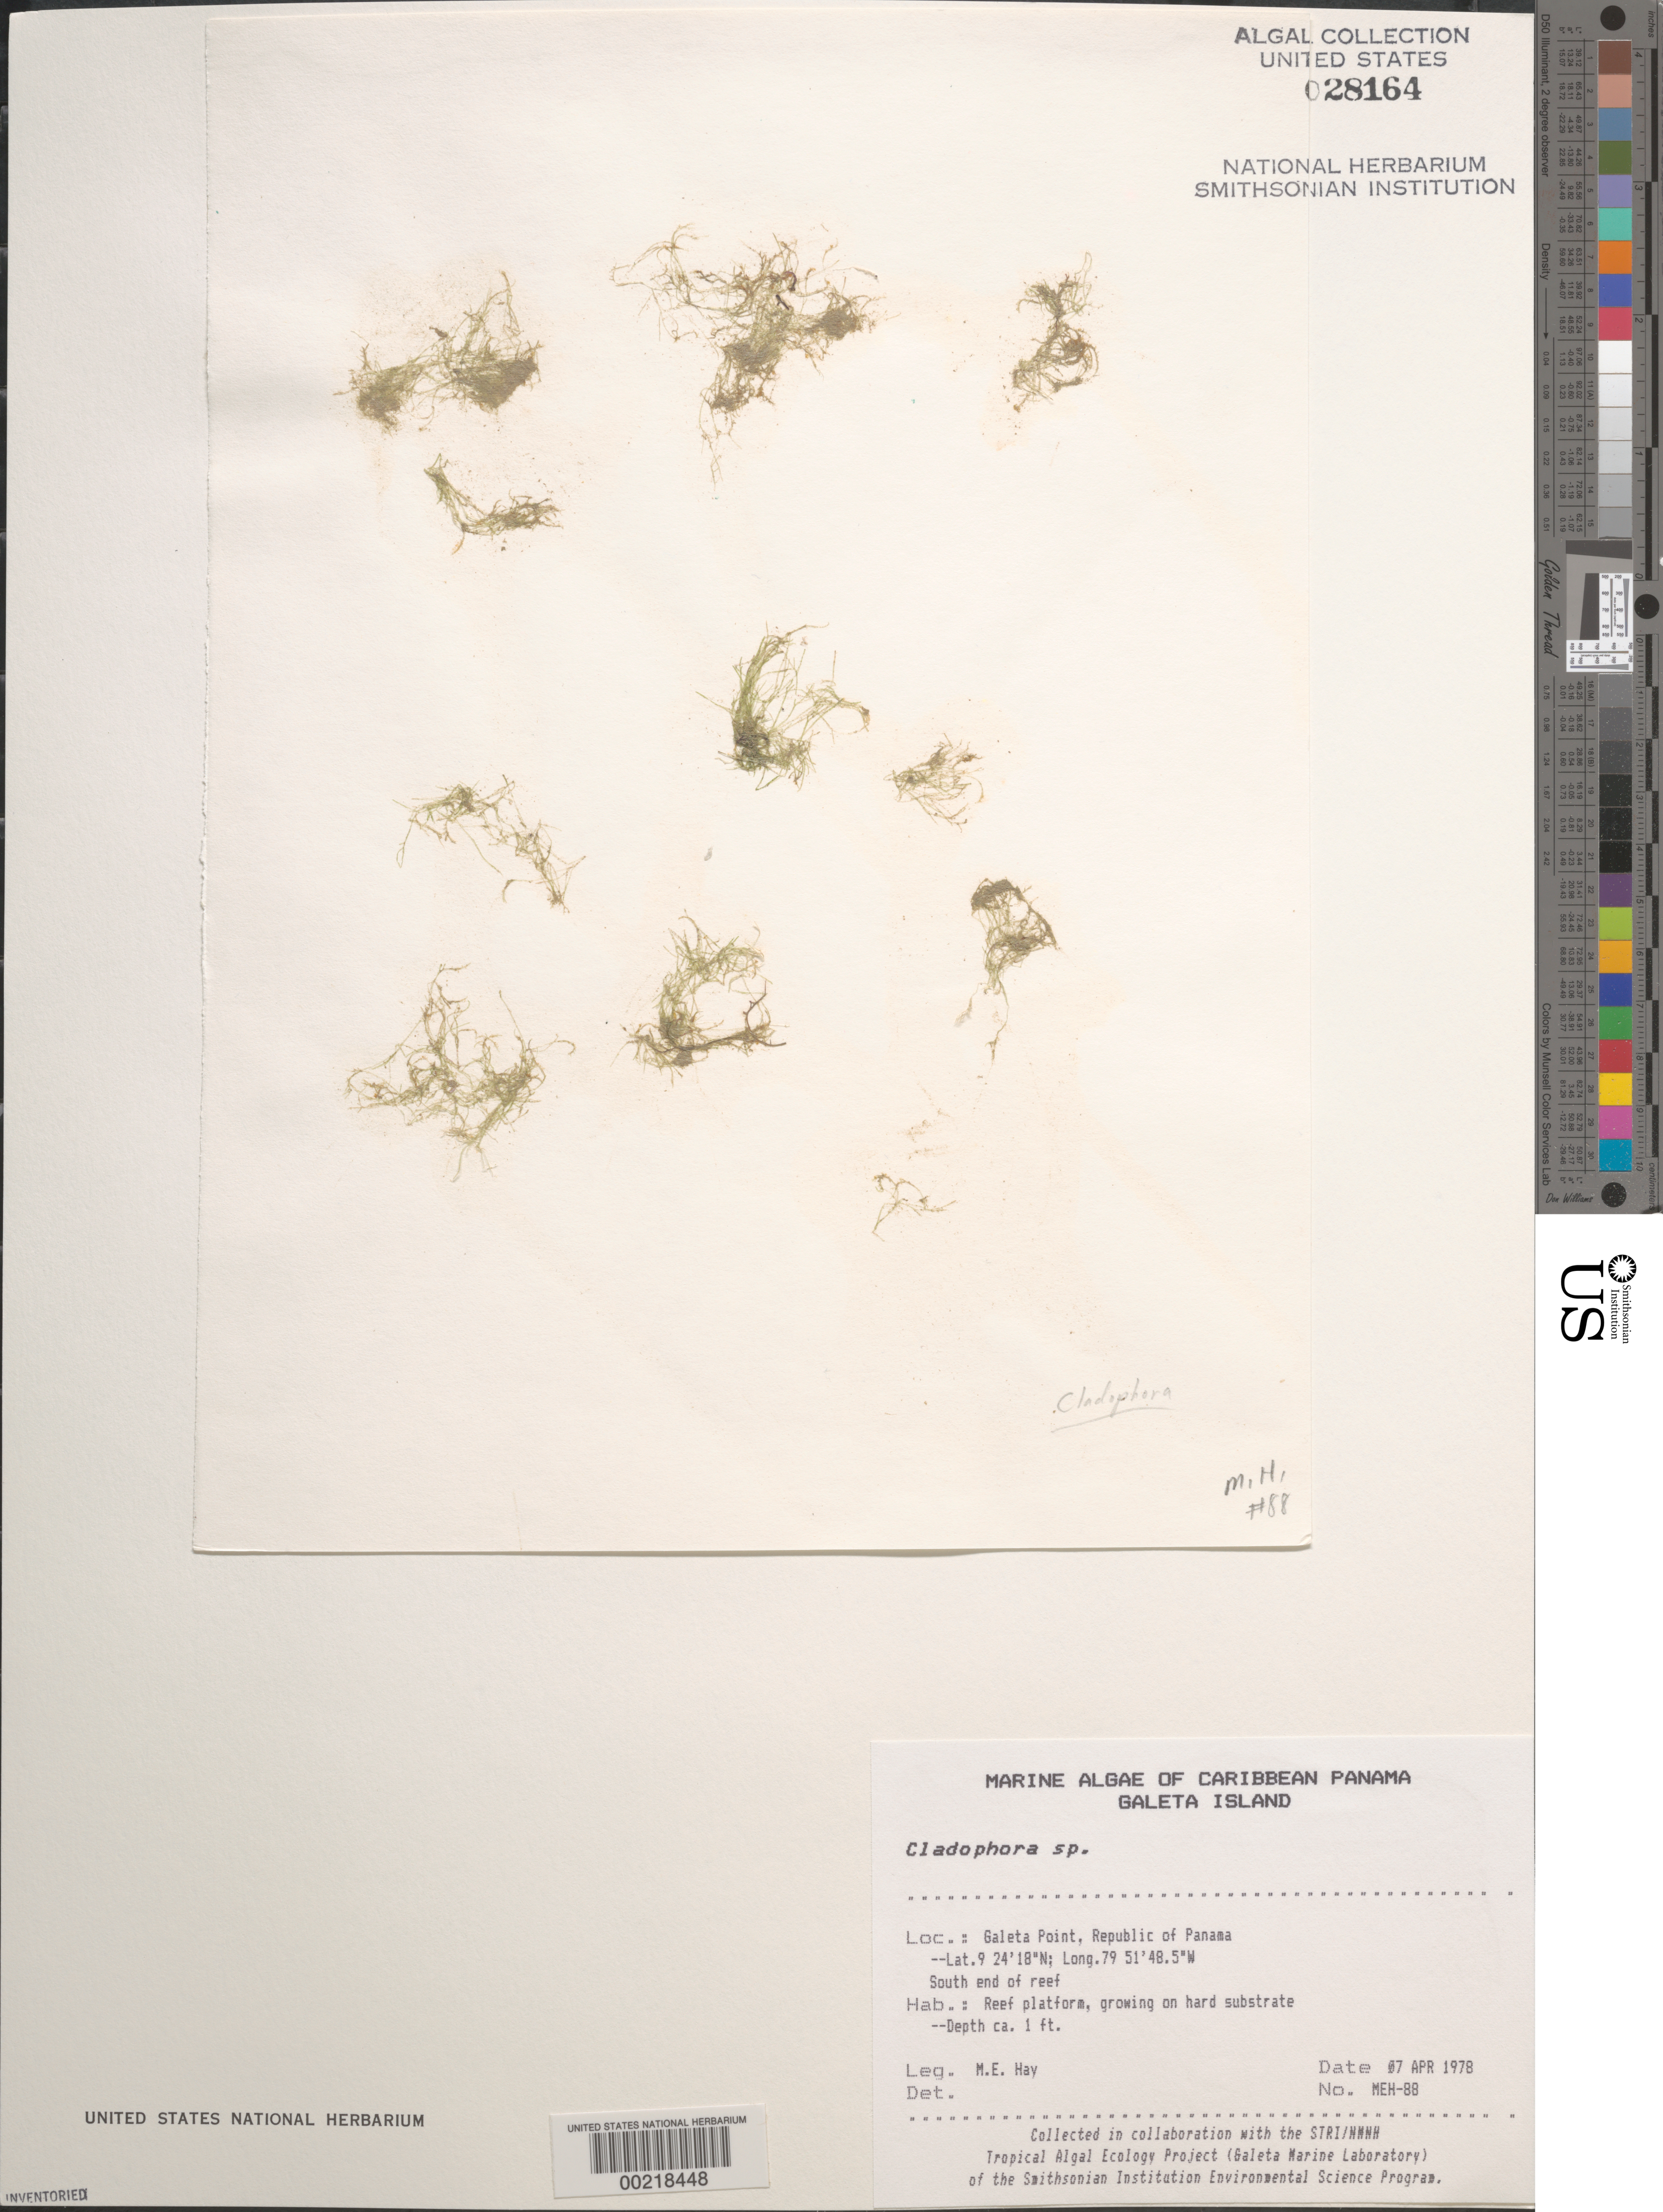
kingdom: Plantae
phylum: Chlorophyta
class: Ulvophyceae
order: Cladophorales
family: Cladophoraceae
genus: Cladophora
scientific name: Cladophora sp.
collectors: M. E. Hay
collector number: MEH-88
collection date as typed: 07 Apr 1978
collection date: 1978-04-07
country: Panama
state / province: Colón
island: Galeta Island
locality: Galeta Point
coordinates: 9 24' 18" N, 79 51' 48.5" W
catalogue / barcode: US 28164